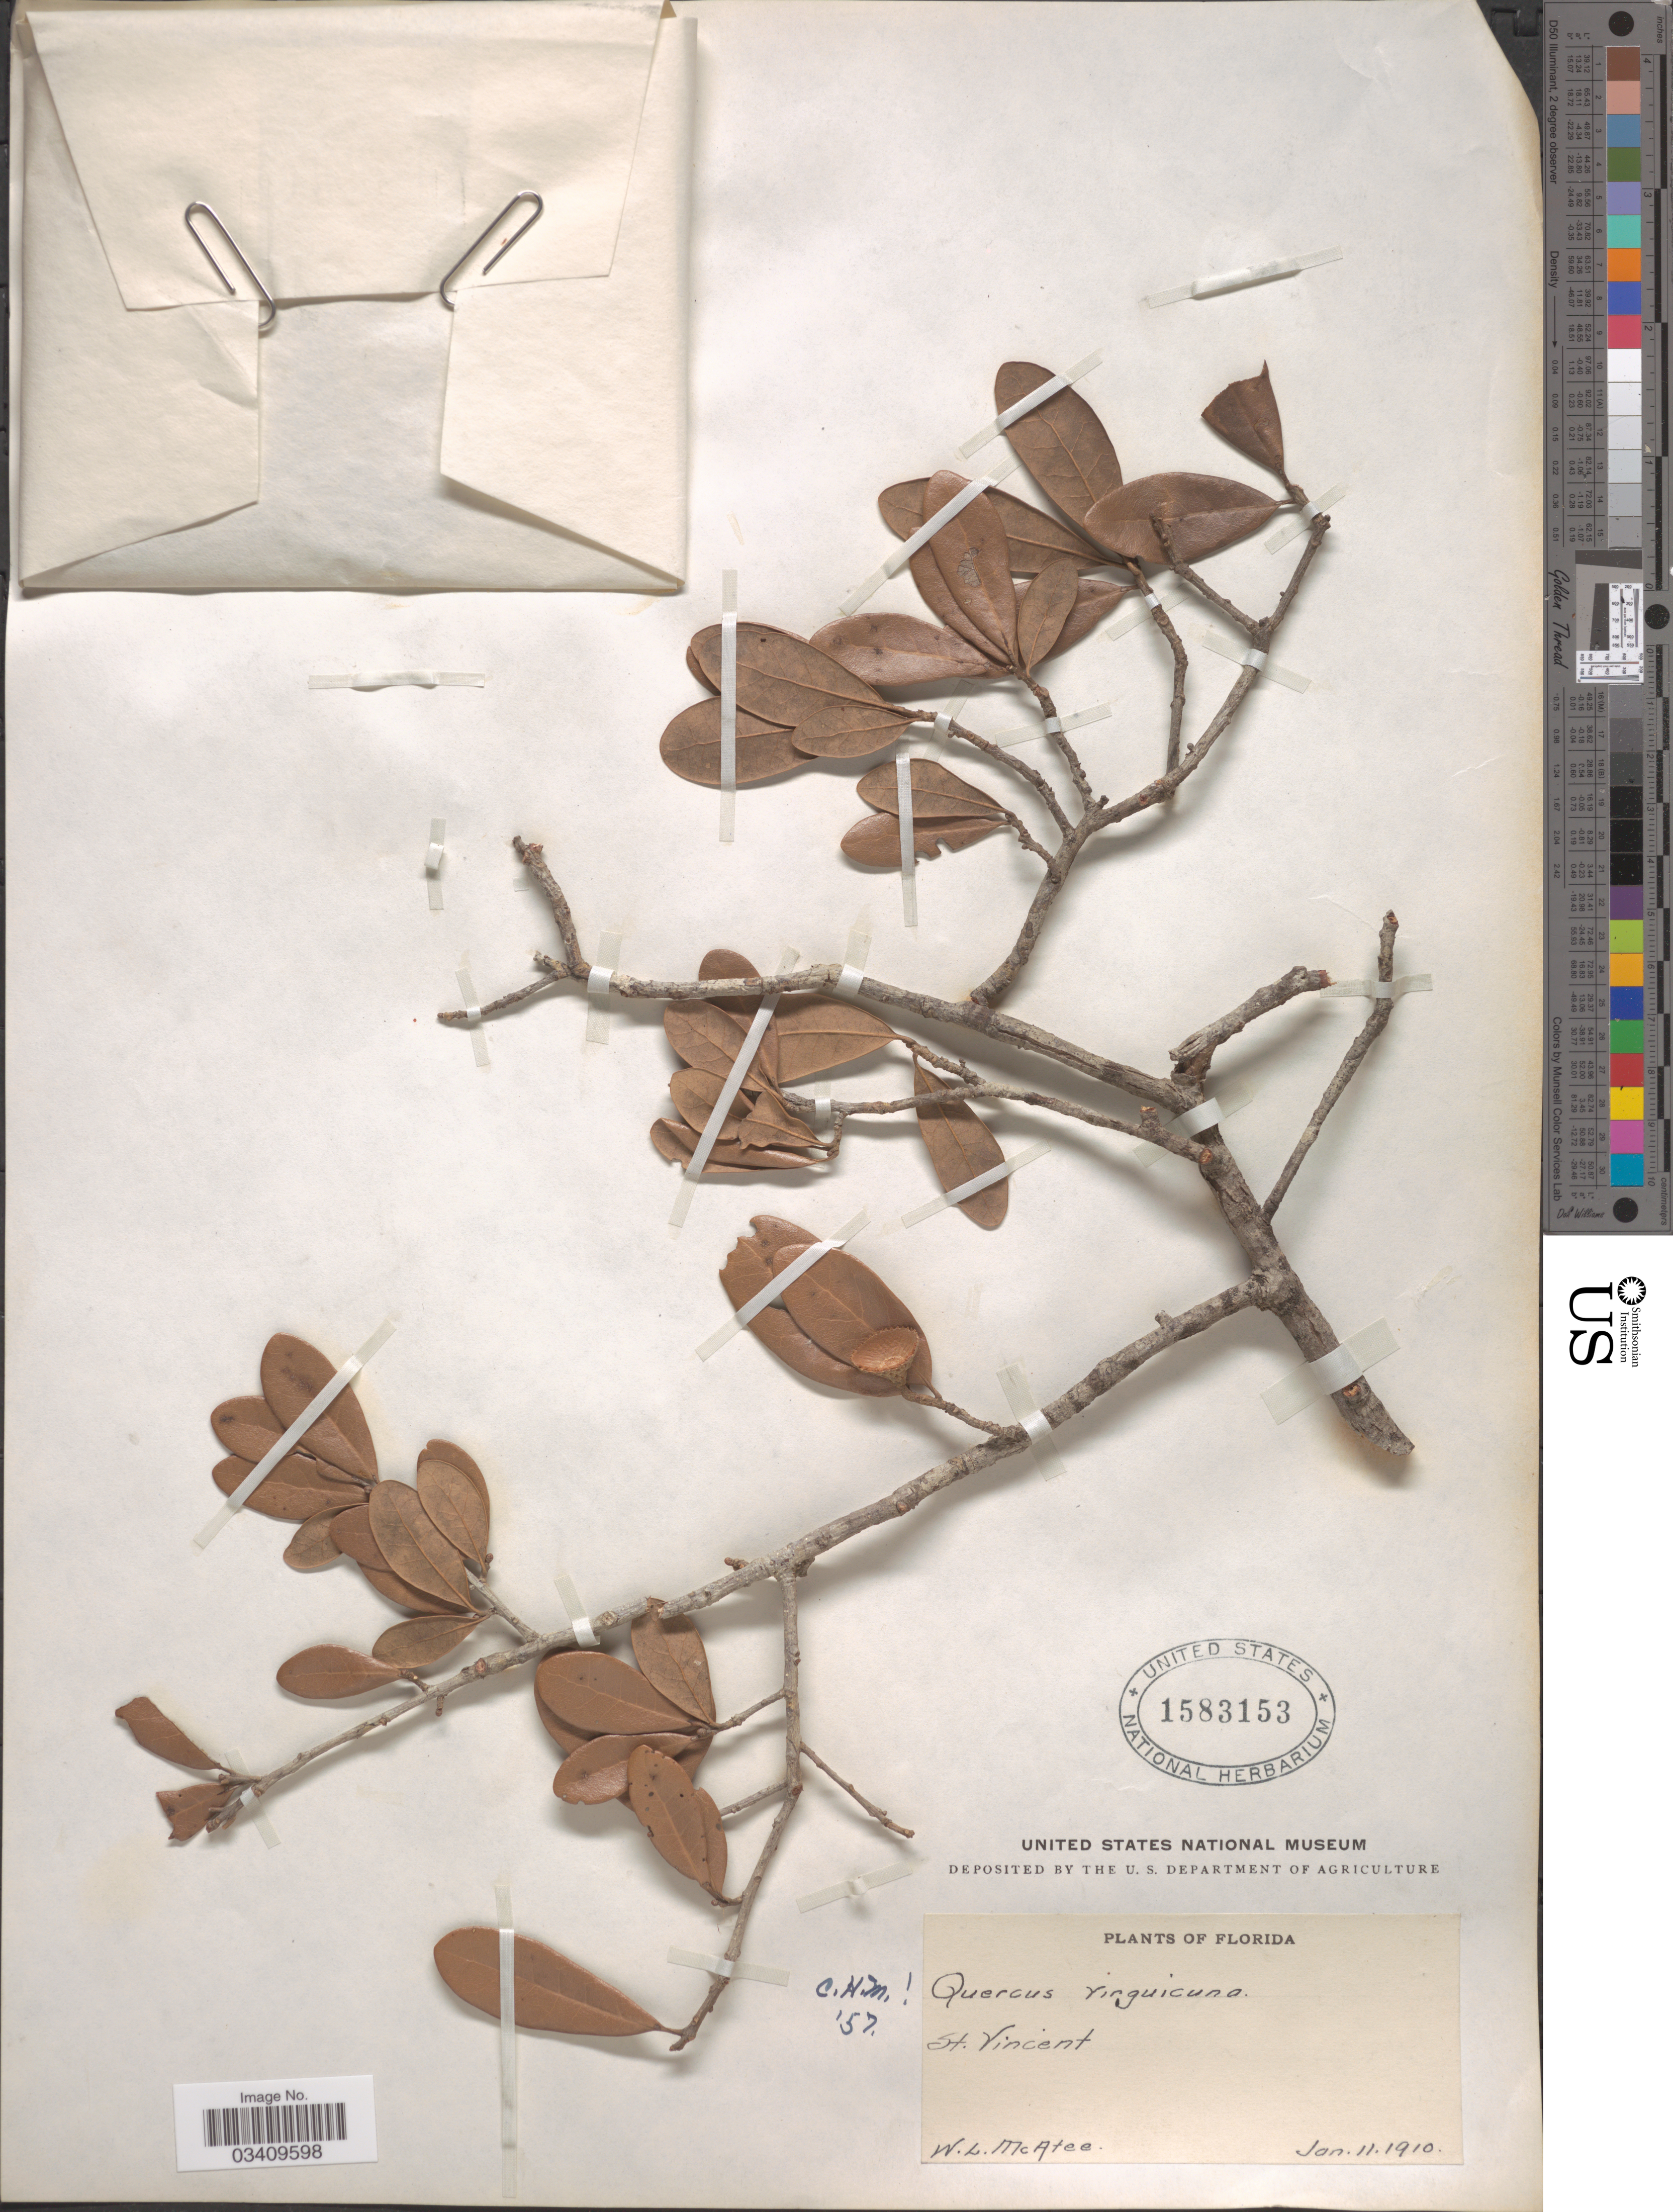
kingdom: Plantae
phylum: Tracheophyta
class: Magnoliopsida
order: Fagales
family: Fagaceae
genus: Quercus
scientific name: Quercus virginiana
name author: Mill.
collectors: W. McAtee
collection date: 1910-01-11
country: United States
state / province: Florida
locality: St. Vincent.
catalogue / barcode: US 1583153